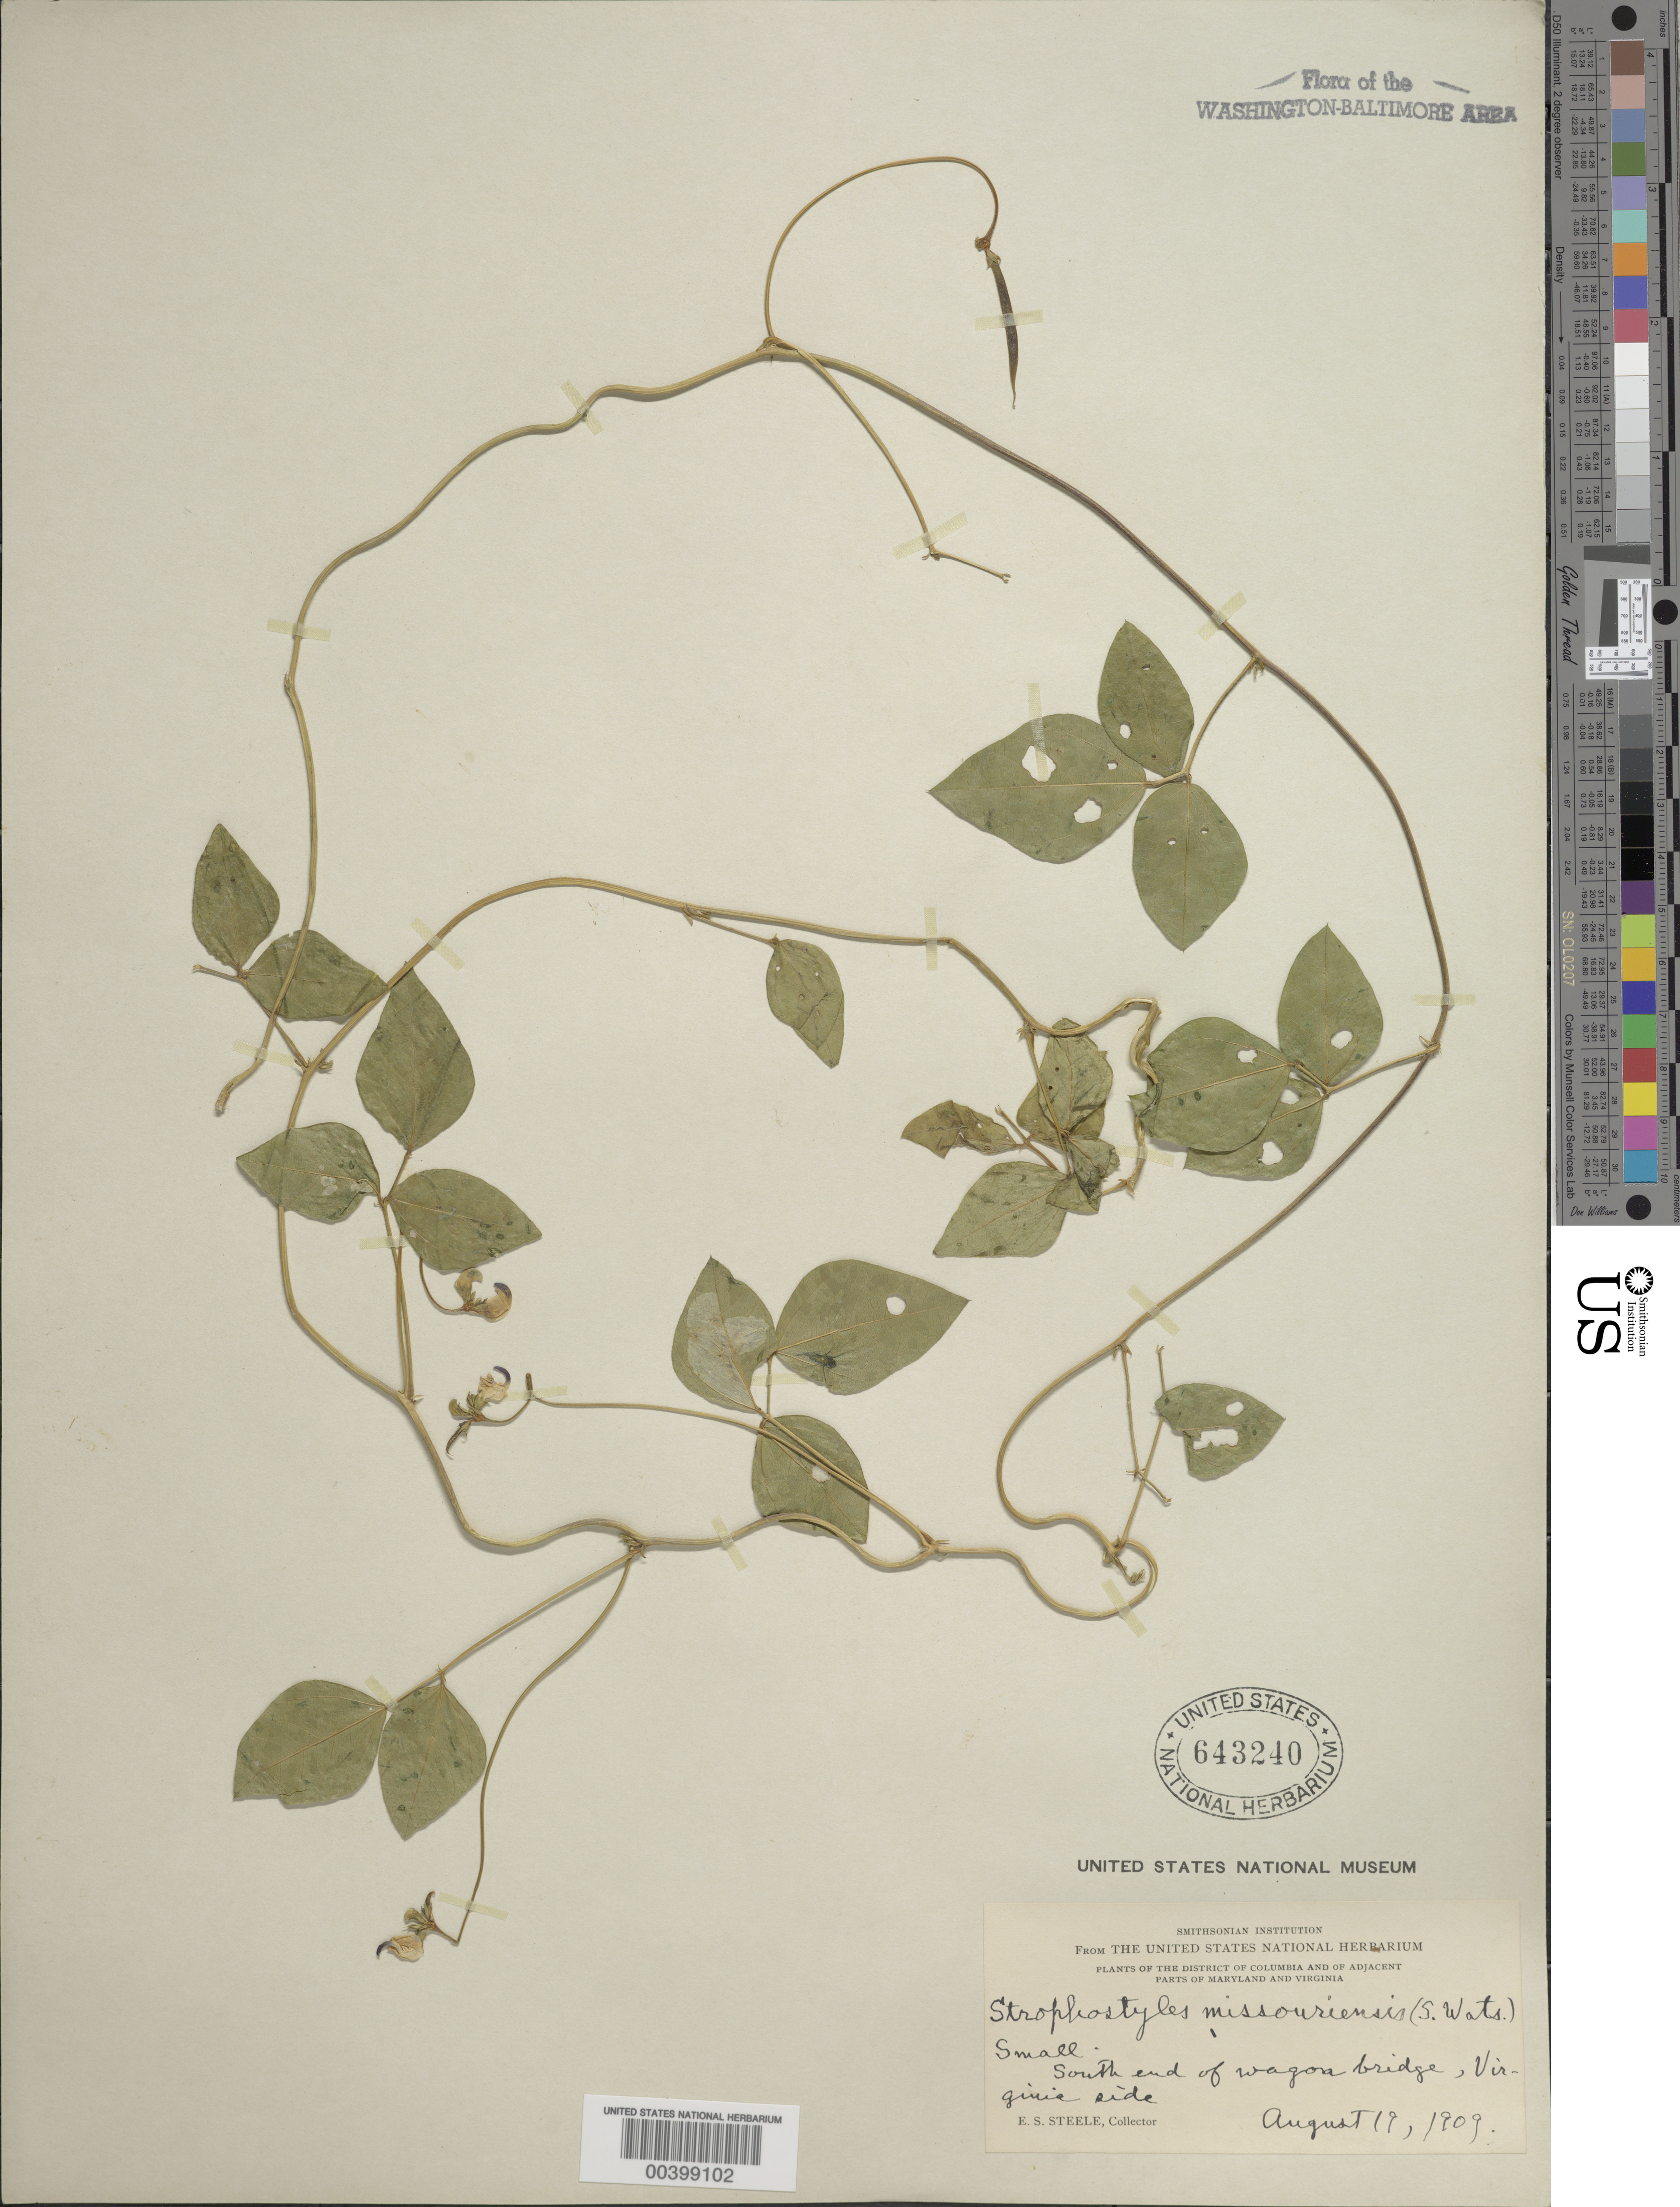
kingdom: Plantae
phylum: Tracheophyta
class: Magnoliopsida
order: Fabales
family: Fabaceae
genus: Strophostyles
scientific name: Strophostyles helvola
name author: (L.) Elliott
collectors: E. Steele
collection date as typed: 19 Aug 1909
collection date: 1909-08-19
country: United States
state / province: Virginia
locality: Potomac Banks, Wagon Bridge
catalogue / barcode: US 643240